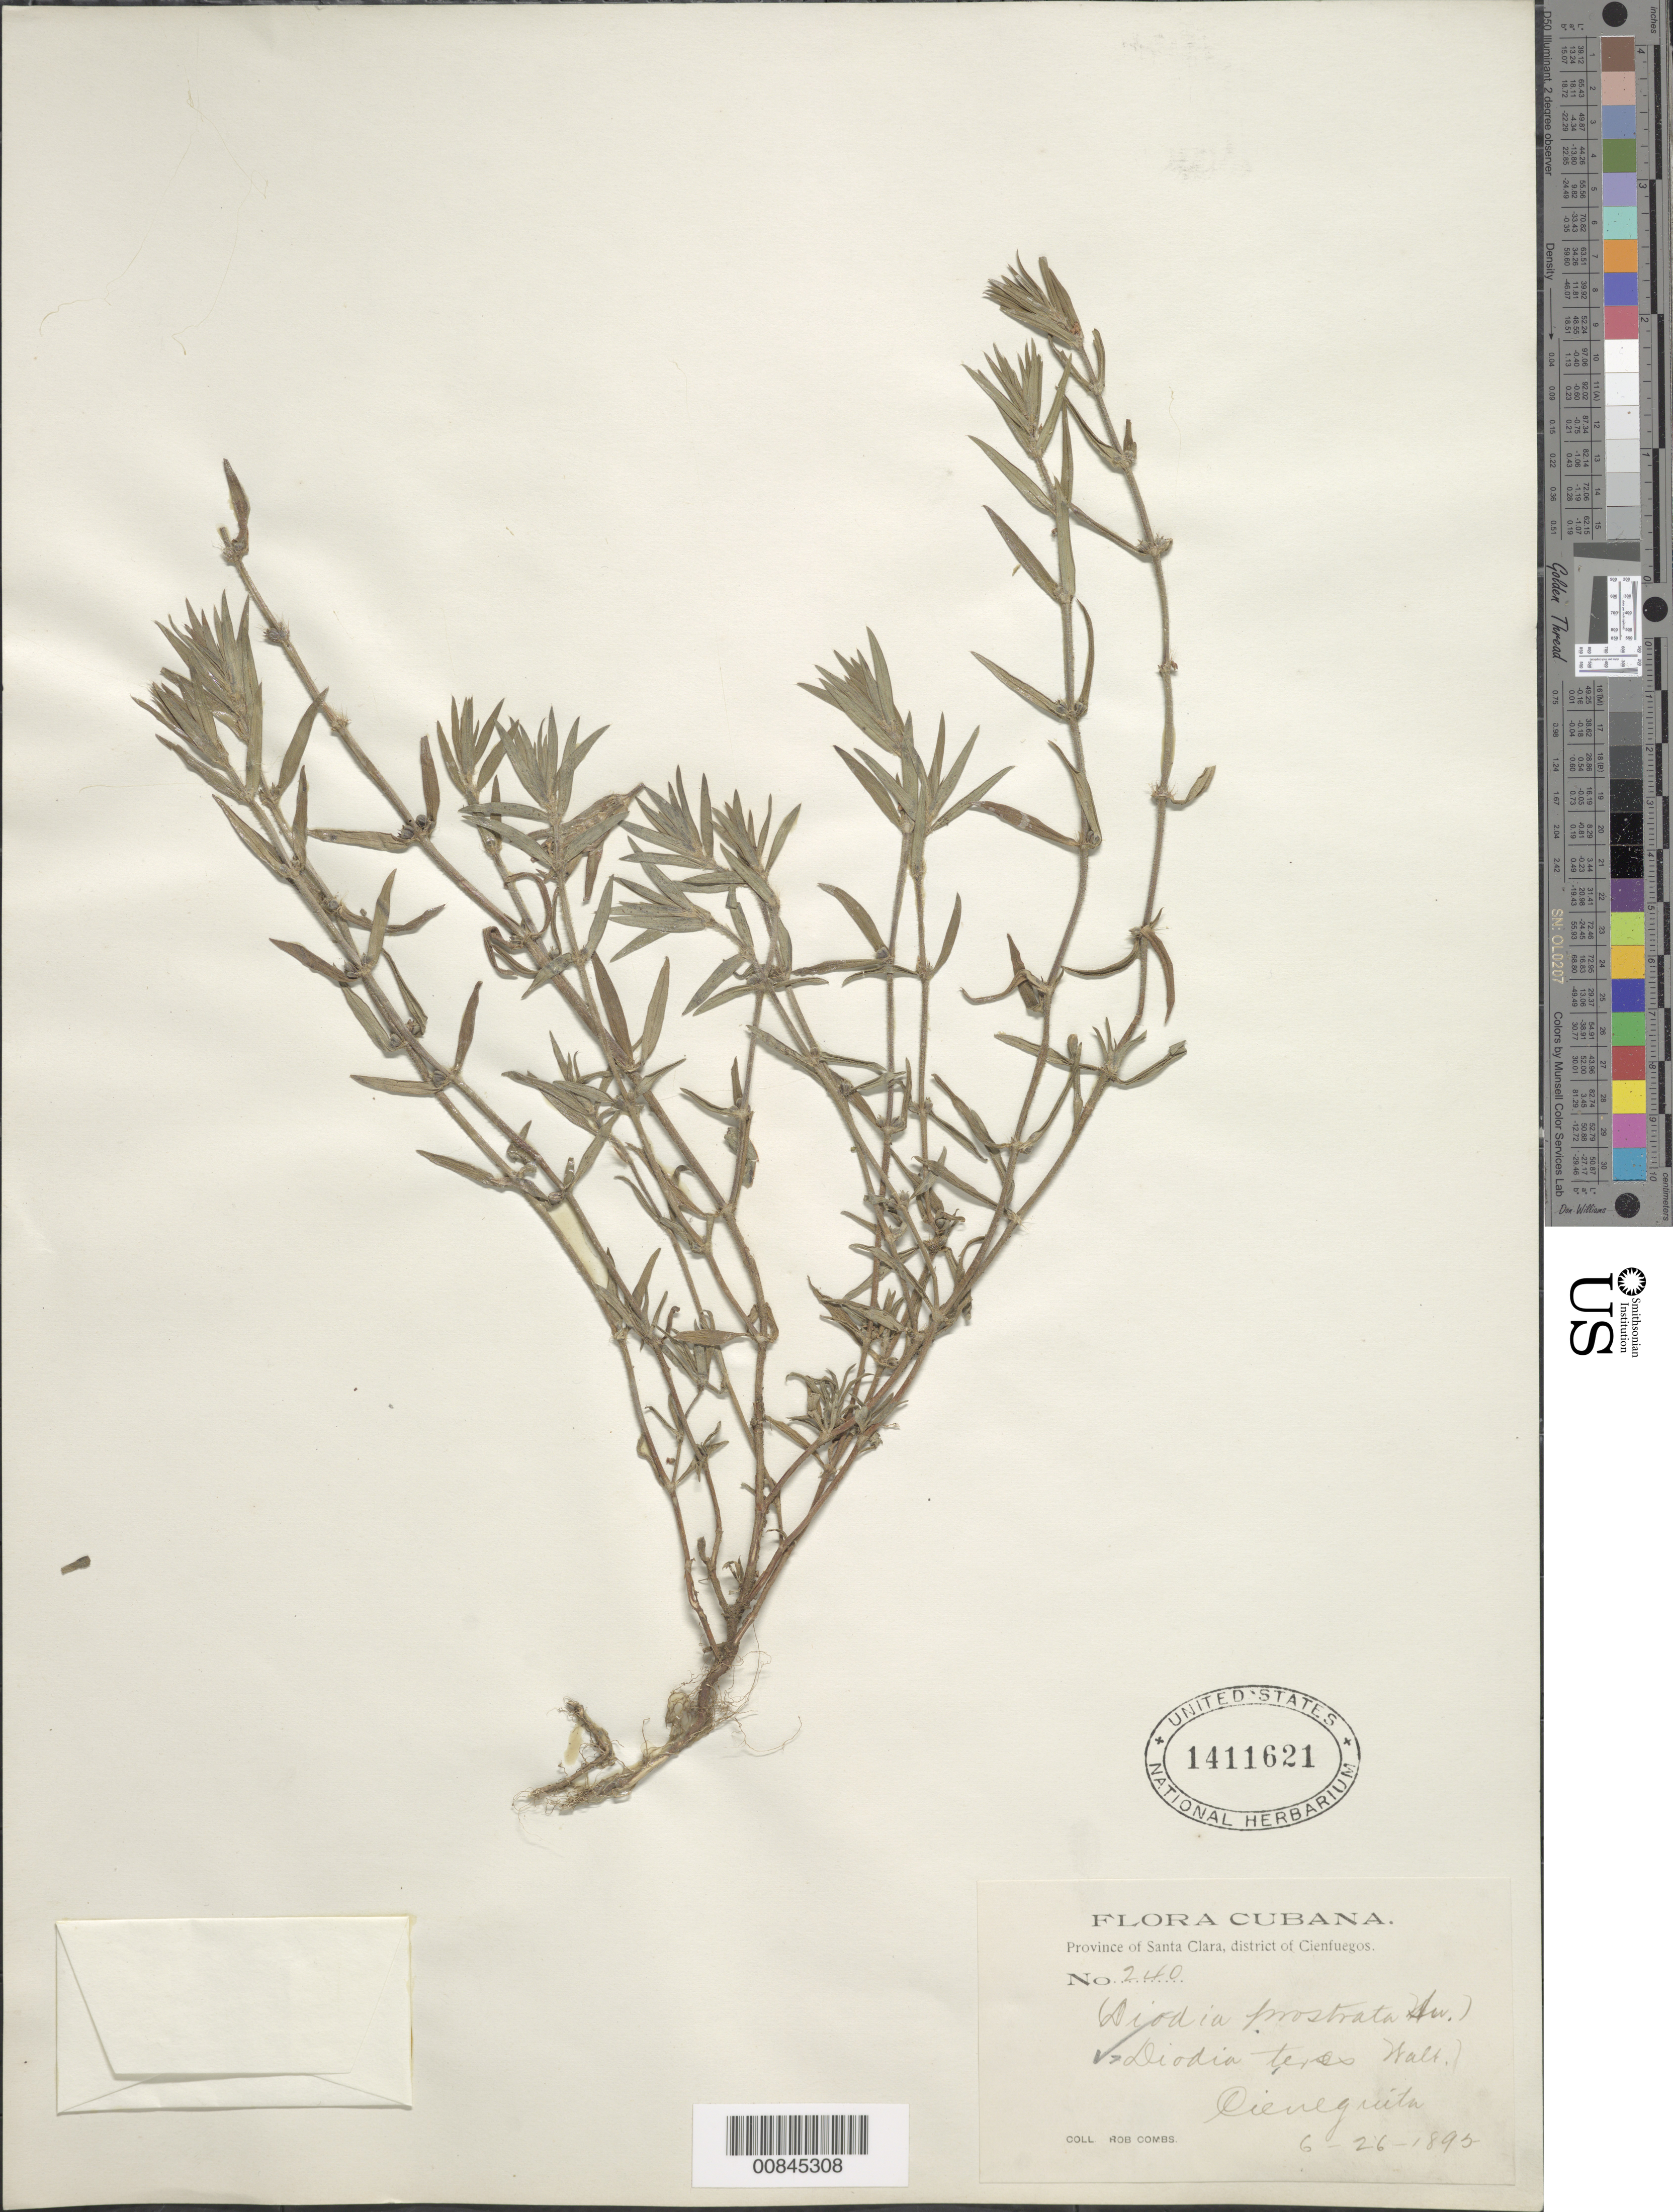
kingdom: Plantae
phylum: Tracheophyta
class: Magnoliopsida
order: Gentianales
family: Rubiaceae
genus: Diodella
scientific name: Diodella teres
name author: (Walter) Small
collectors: R. Combs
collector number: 240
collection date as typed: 26 Jun 1895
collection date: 1895-06-26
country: Cuba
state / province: Las Villas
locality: Cienguita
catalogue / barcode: US 1411621